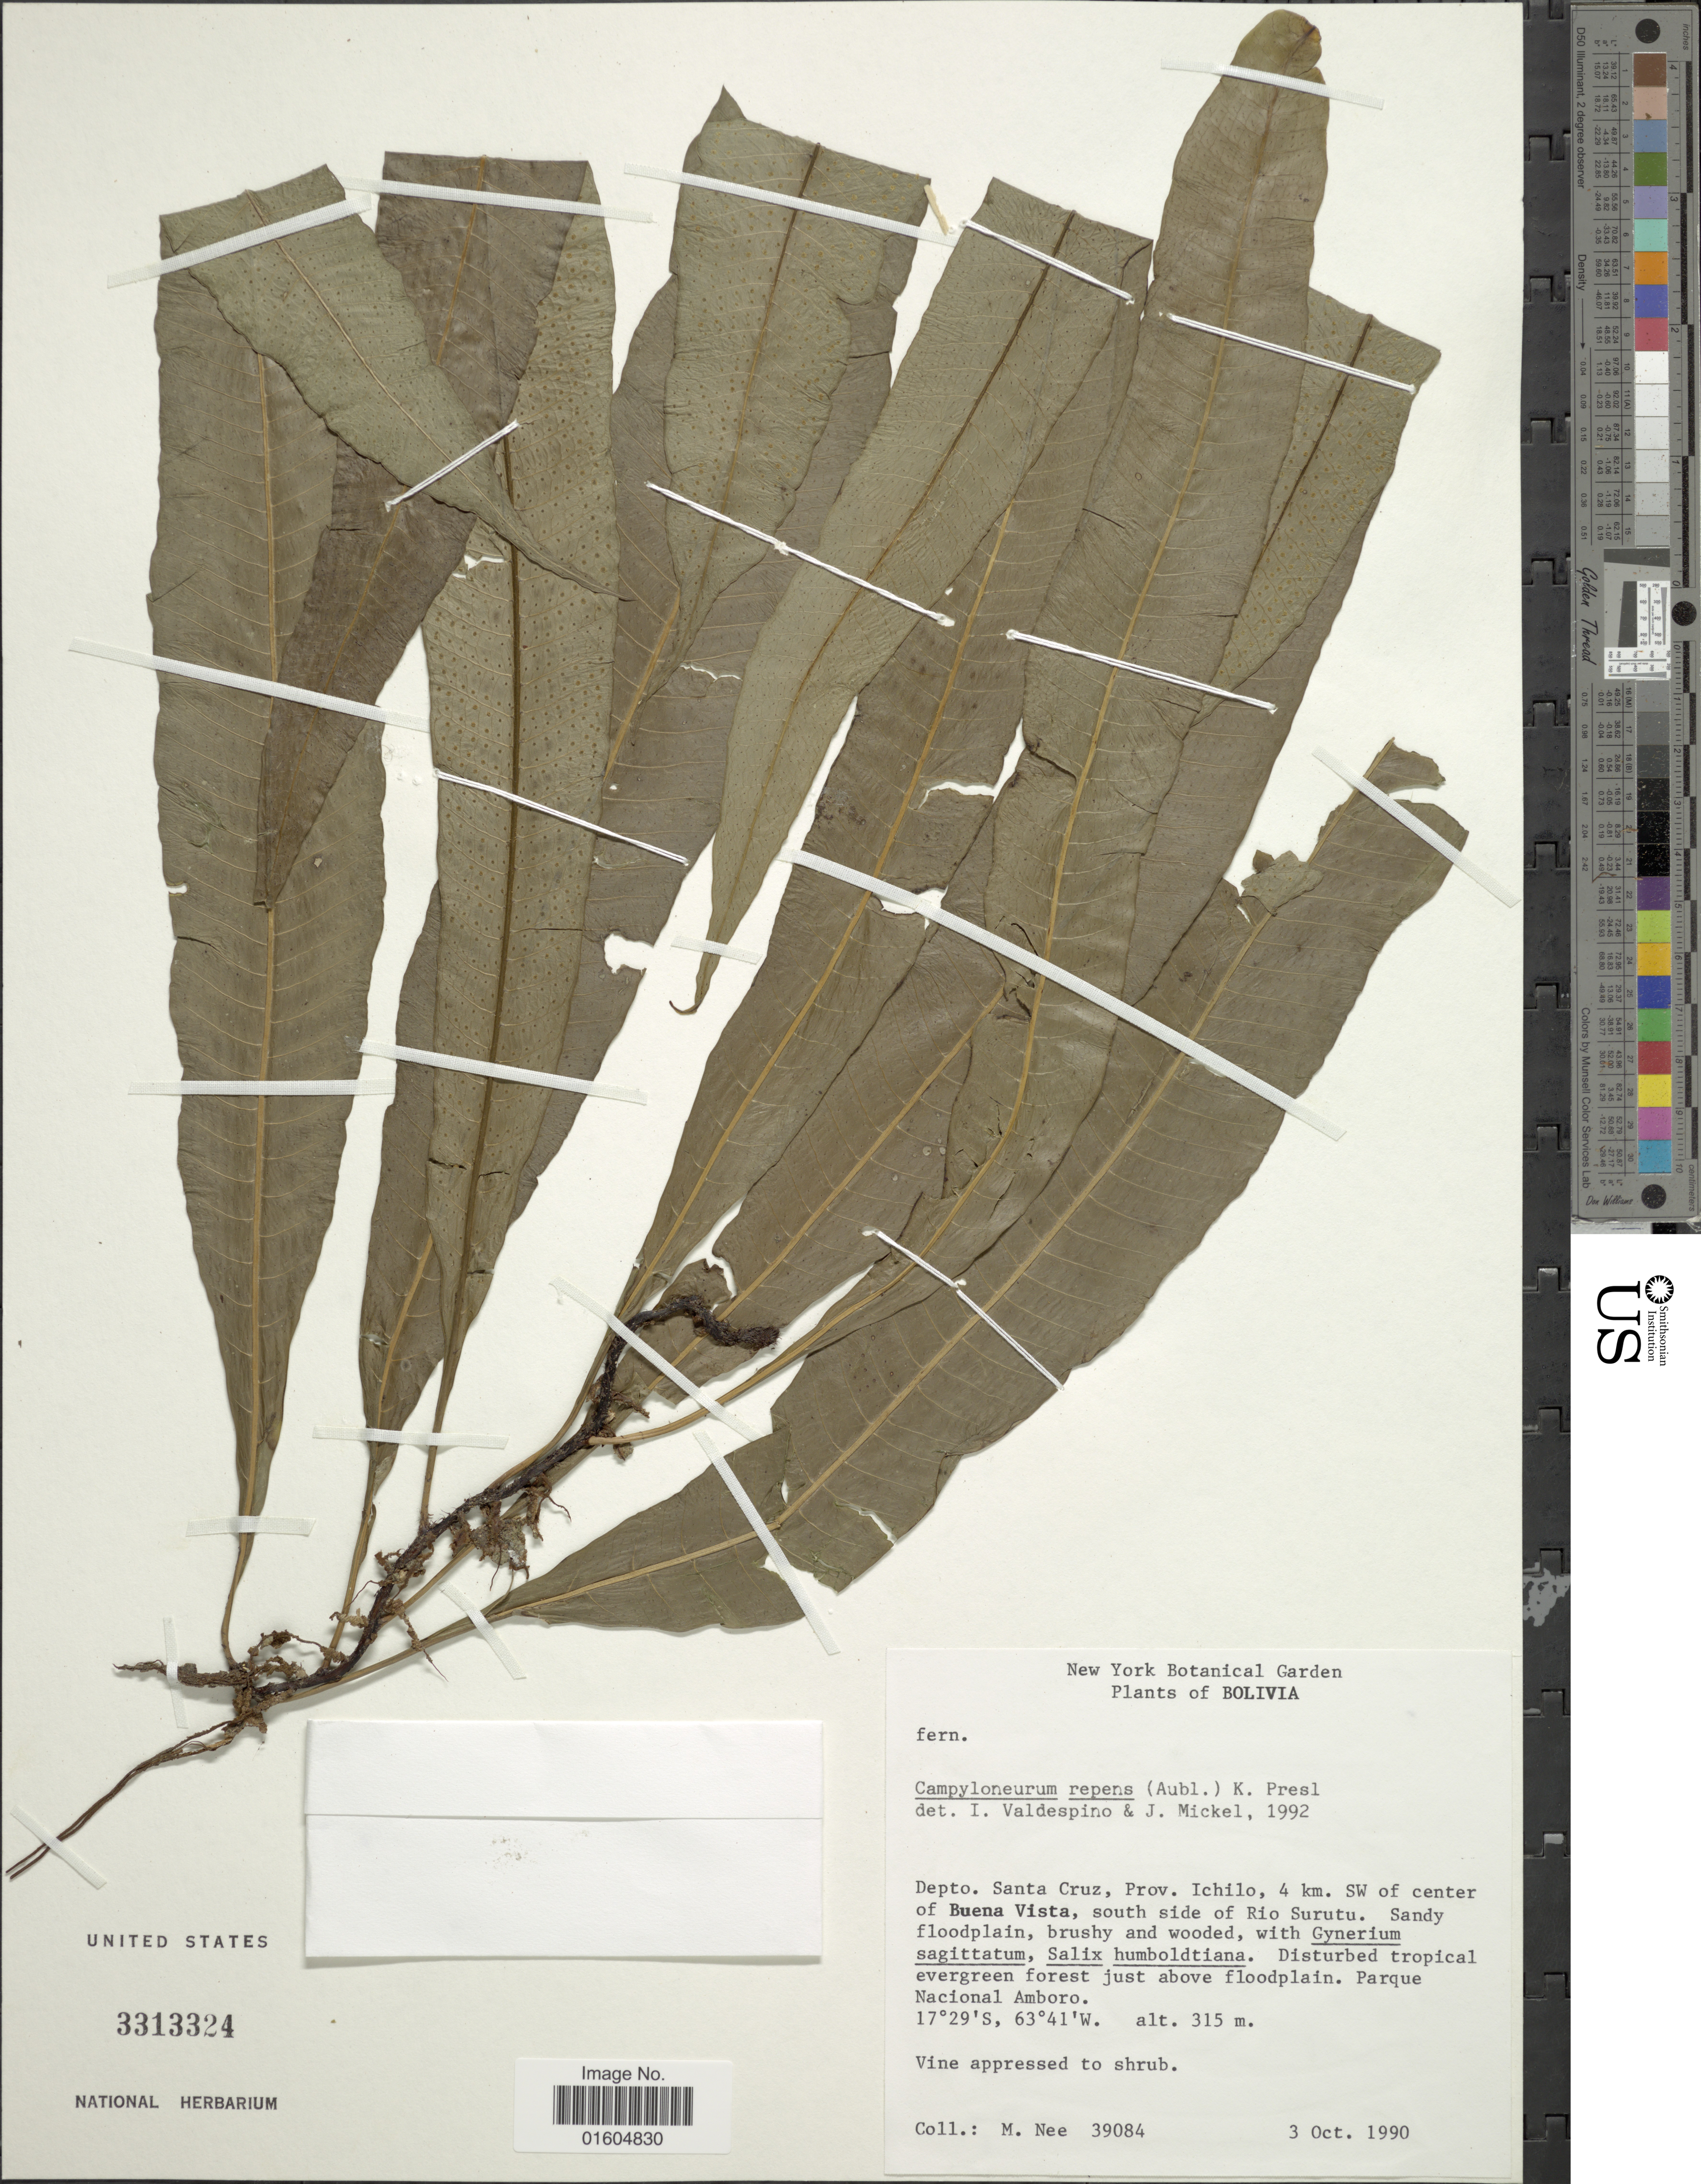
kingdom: Plantae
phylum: Tracheophyta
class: Polypodiopsida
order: Polypodiales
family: Polypodiaceae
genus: Campyloneurum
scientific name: Campyloneurum repens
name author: (Aubl.) C. Presl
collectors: M. Nee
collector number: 39084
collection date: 1990-10-03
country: Bolivia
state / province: Santa Cruz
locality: Bolivia. Depto. Santa Cruz, Prov. Ichilo, 4 km. SW of center of Buena Vista, south side of Rio Surutu. Disturbed tropical evergreen forest just above floodplain. Parque Nacional Amboro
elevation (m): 315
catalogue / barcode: US 3313324